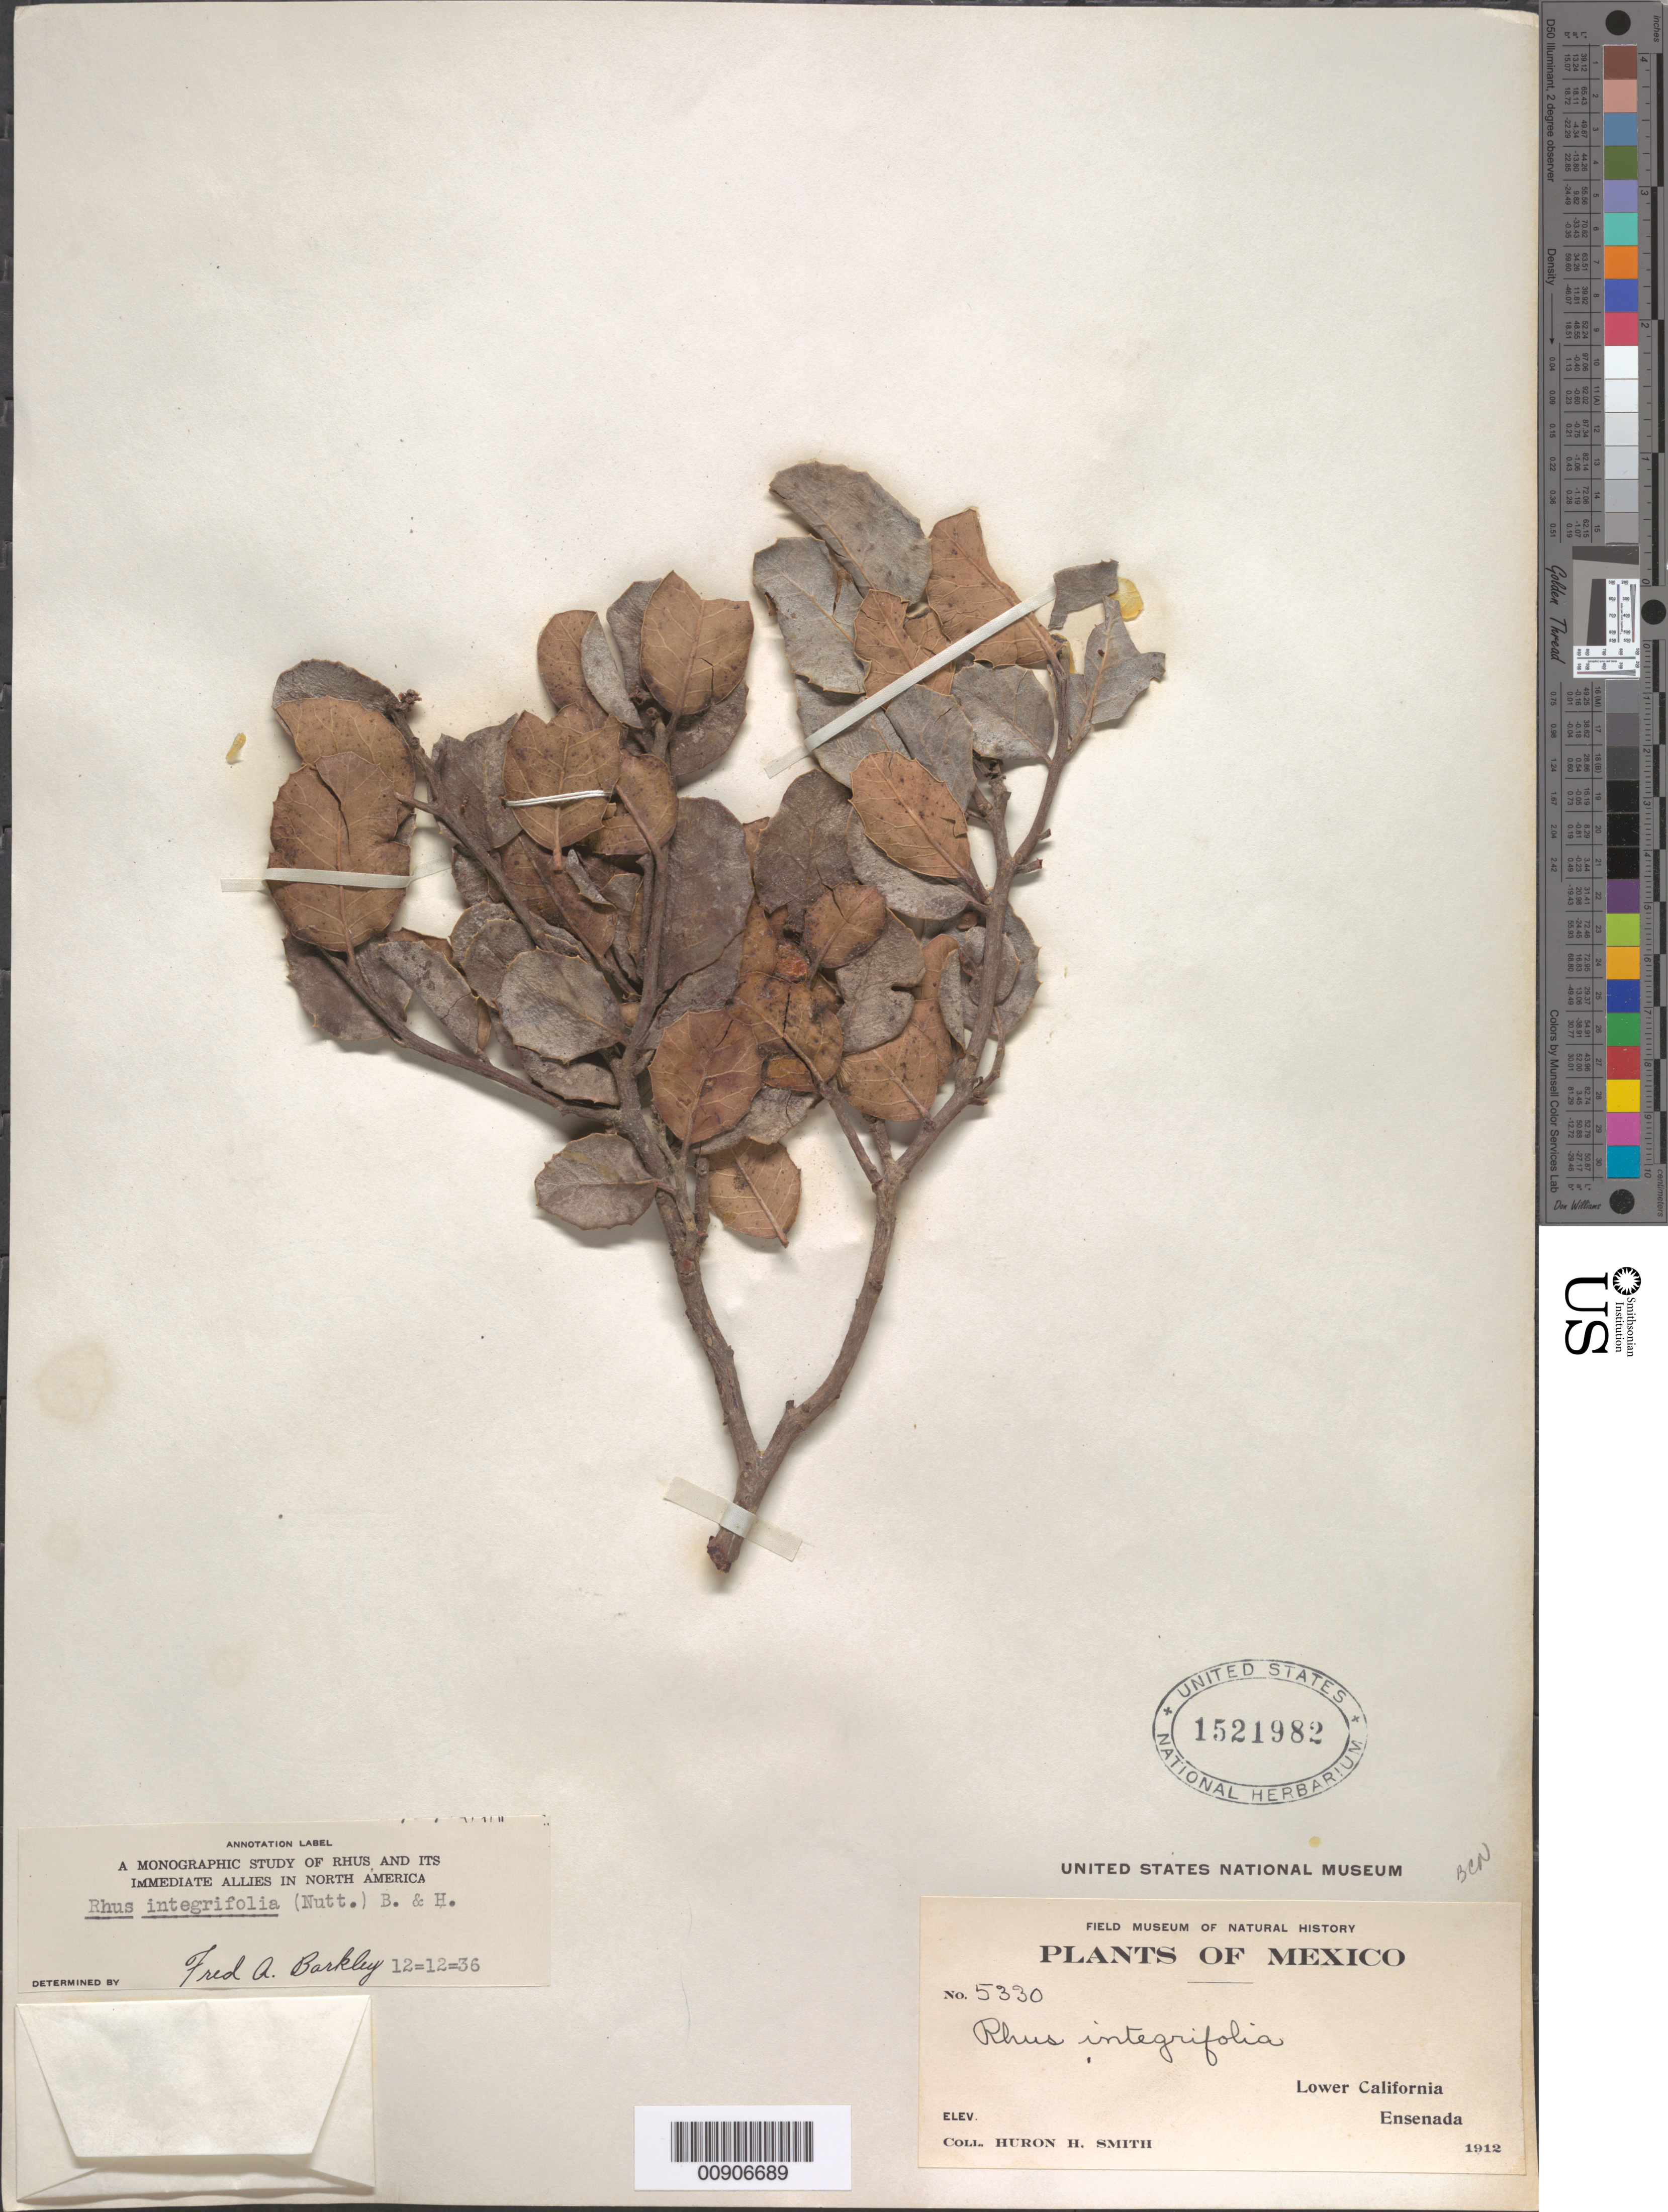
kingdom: Plantae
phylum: Tracheophyta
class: Magnoliopsida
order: Sapindales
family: Anacardiaceae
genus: Rhus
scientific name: Rhus integrifolia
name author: (Nutt.) Benth. & Hook. f. ex W.H. Brewer & S. Watson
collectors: Huron H. Smith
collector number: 5330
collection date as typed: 1912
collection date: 1912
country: Mexico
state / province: Baja California Norte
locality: Lower California. Ensenada.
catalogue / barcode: US 1521982